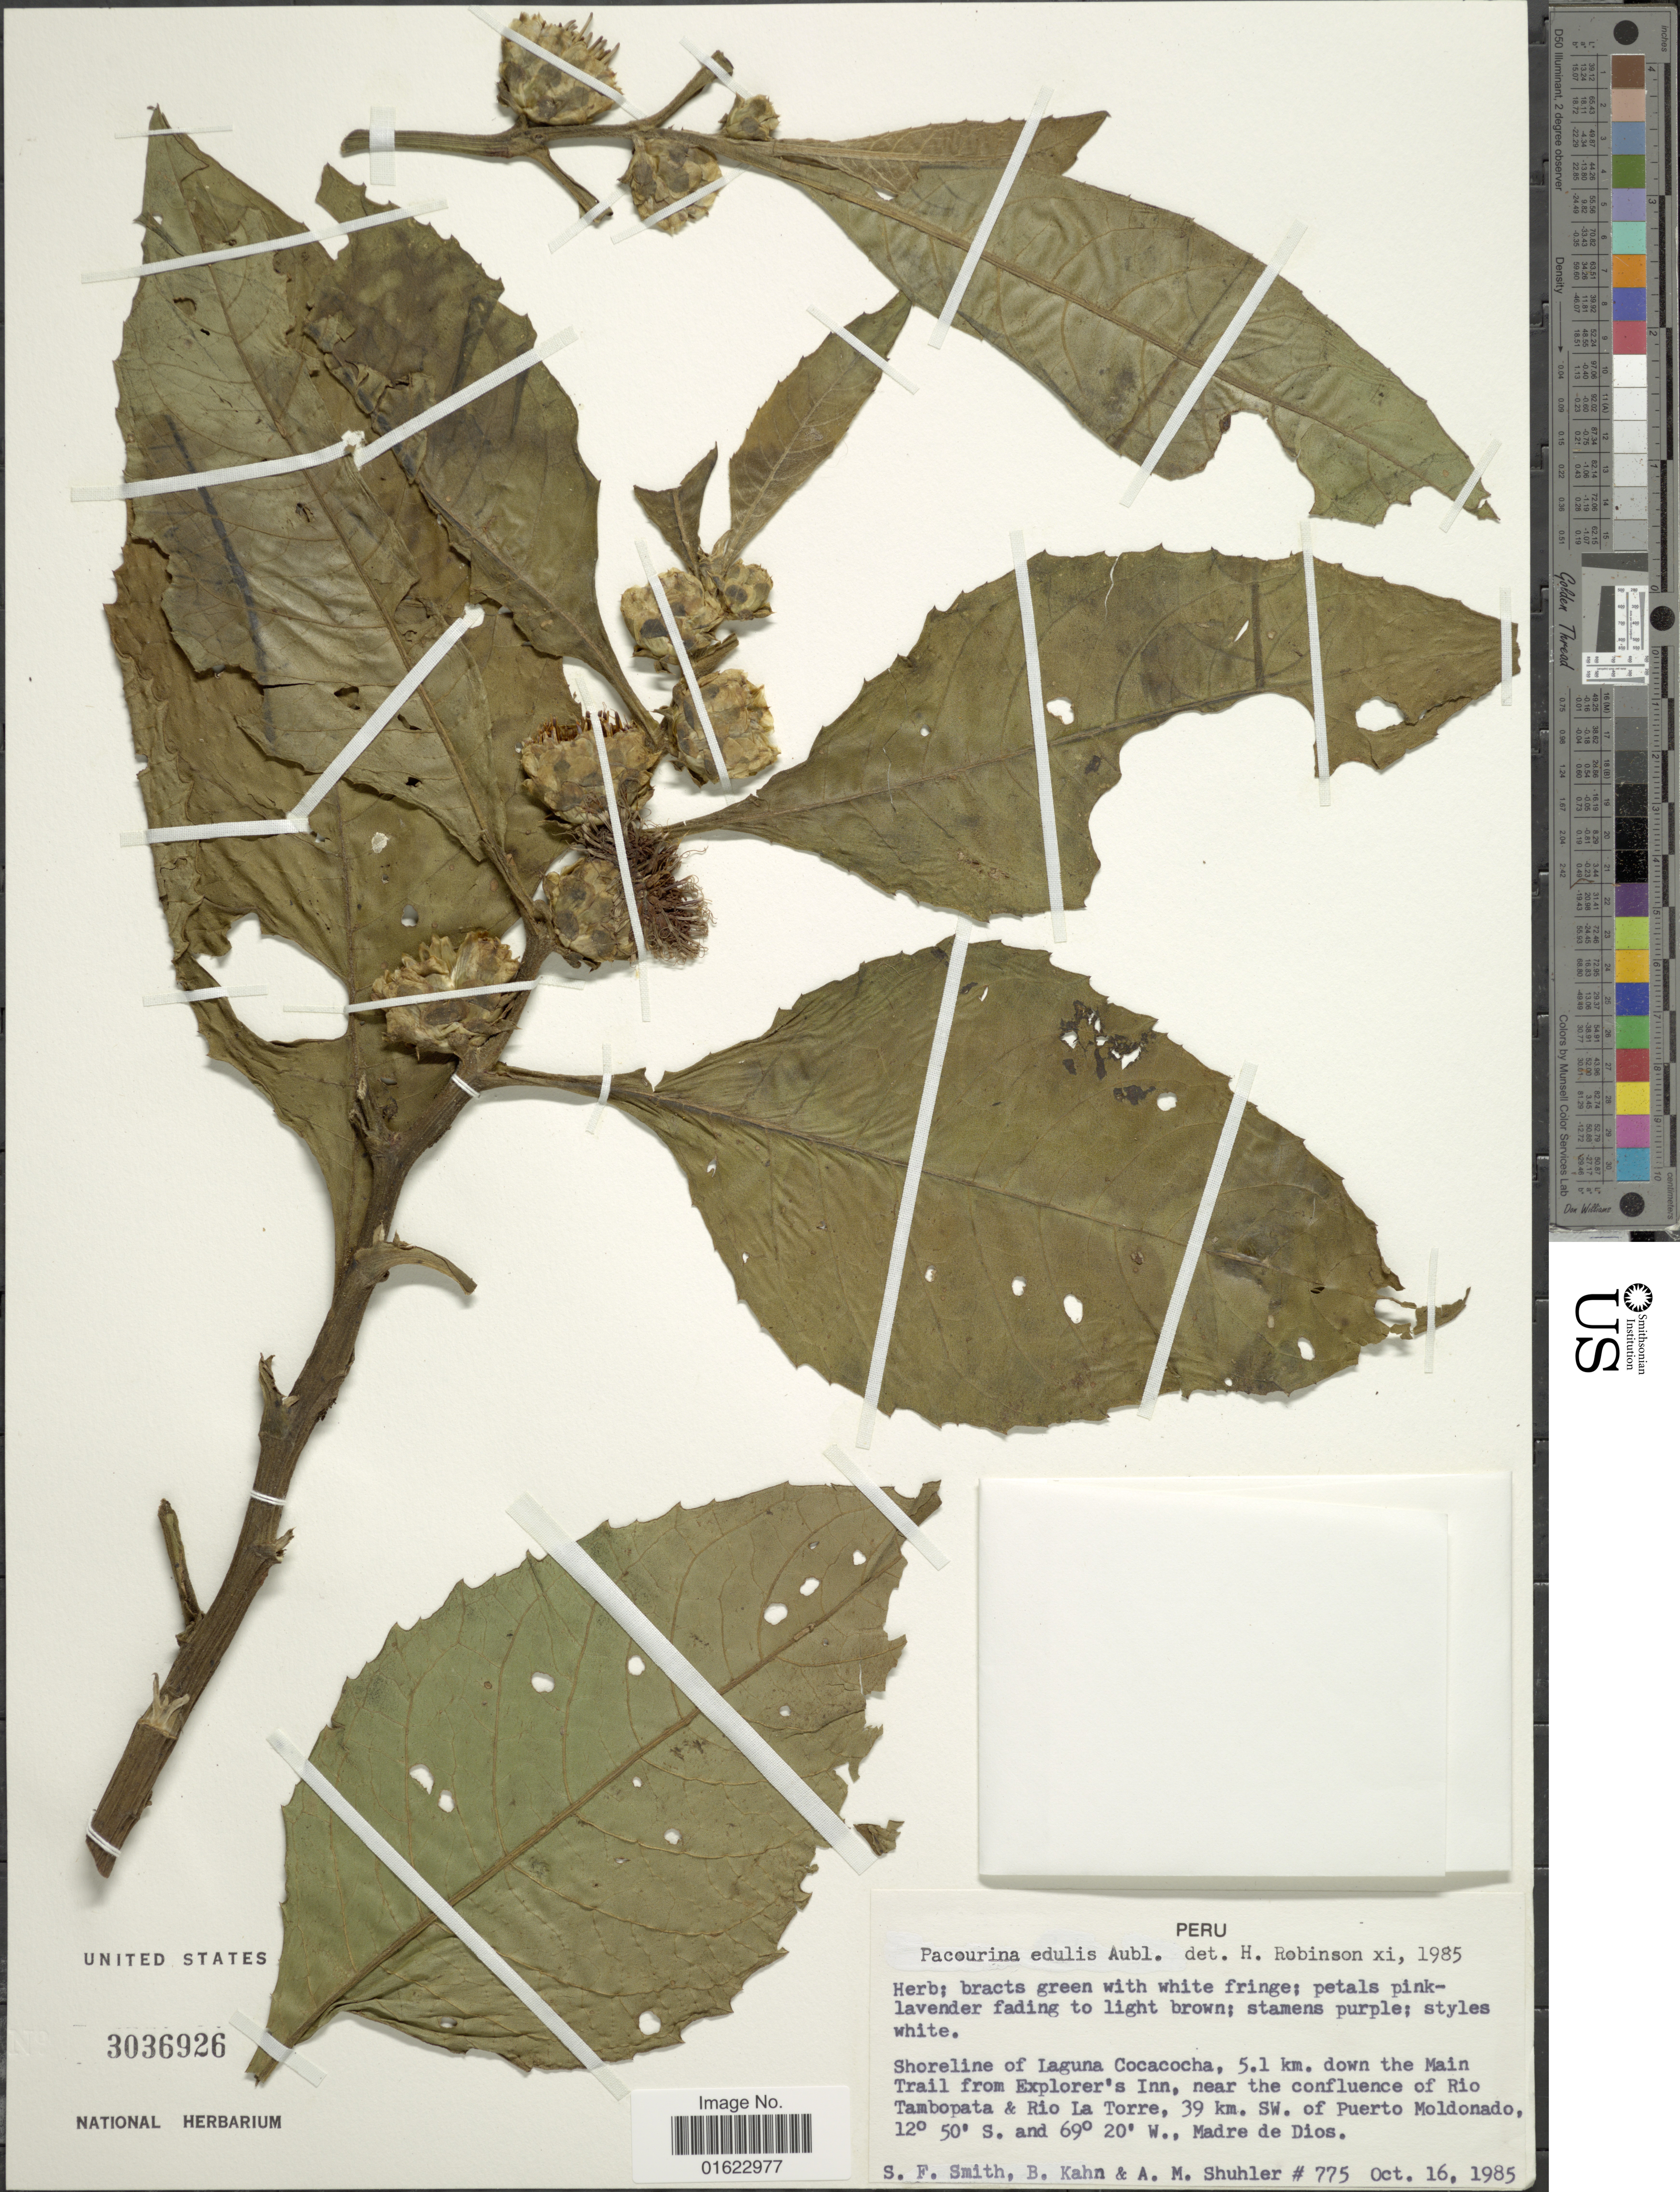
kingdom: Plantae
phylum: Tracheophyta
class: Magnoliopsida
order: Asterales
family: Asteraceae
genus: Pacourina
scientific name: Pacourina edulis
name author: Aubl.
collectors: S.F. Smith, B. Kahn & A. Shuhler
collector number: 775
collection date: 1985-10-16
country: Peru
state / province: Madre de Dios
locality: Peru. Shoreline of Laguna Cocacocha, 5. 1 km. down the Main Trail from Explorer's Inn, near the confluence of Rio Tambopata & Ria La Torre, 39 km. SW. of Puerto Moldonado, Madre de Dios.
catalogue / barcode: US 3036926